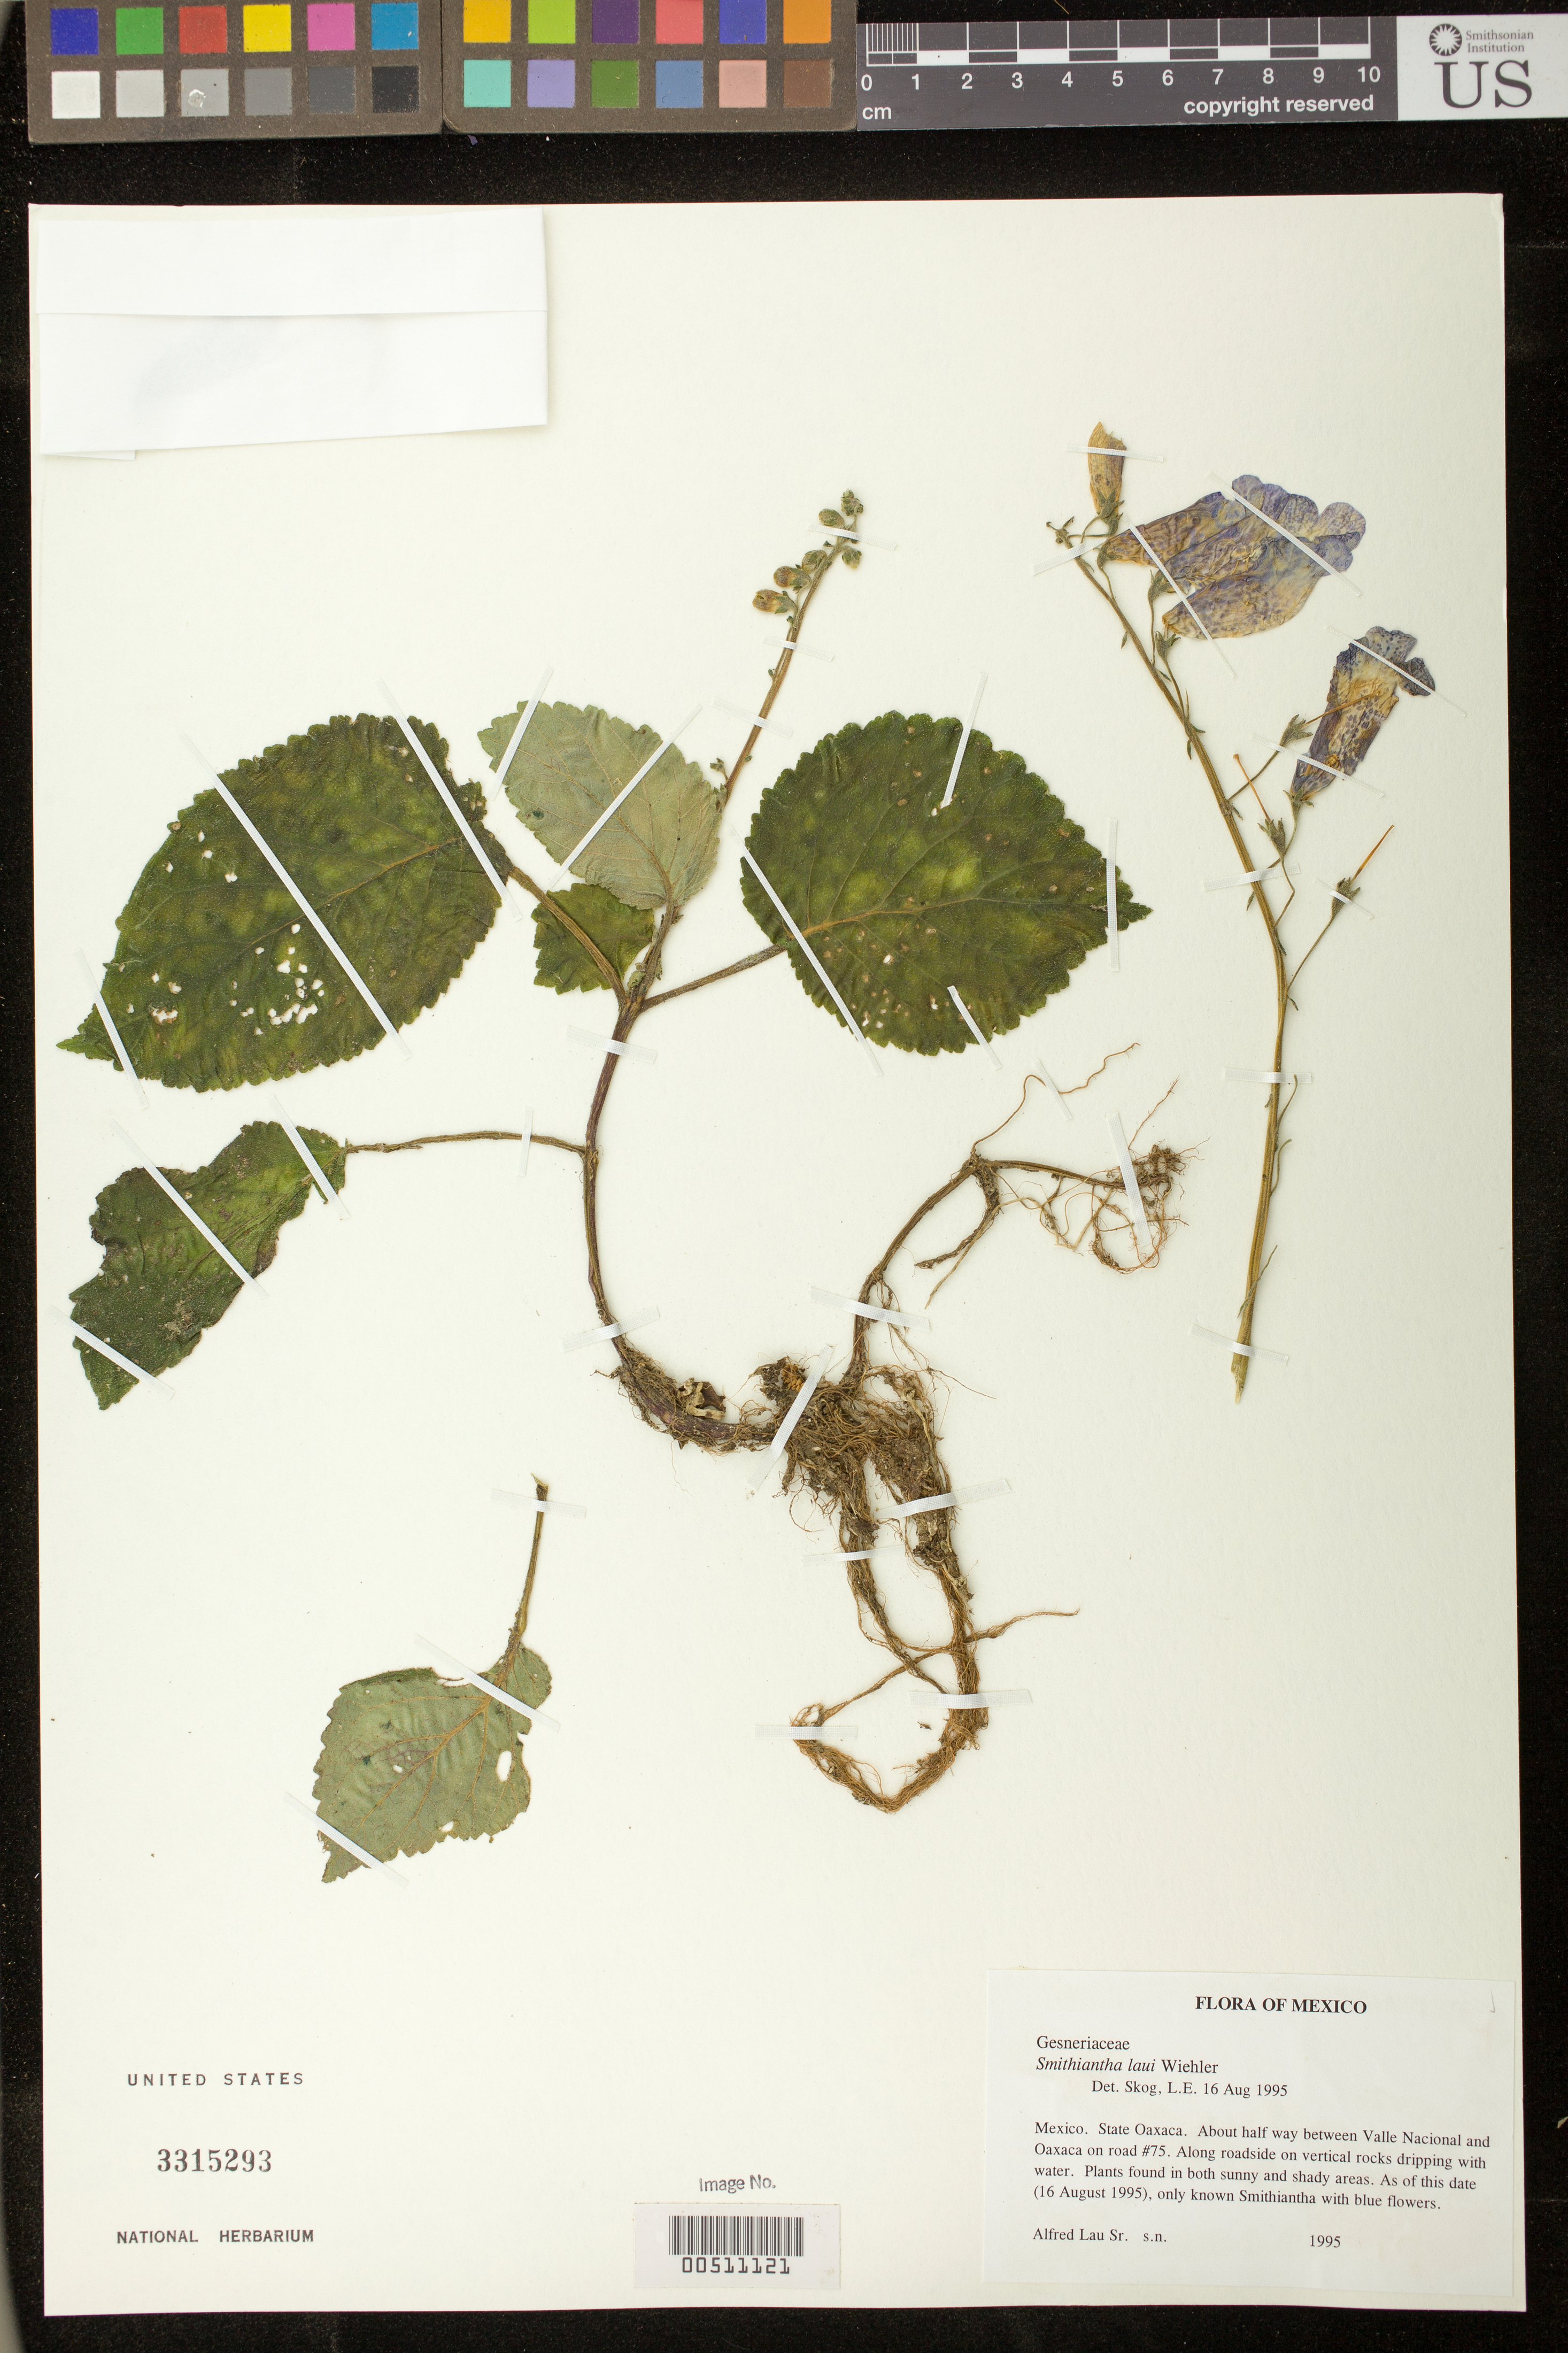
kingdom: Plantae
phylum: Tracheophyta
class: Magnoliopsida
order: Lamiales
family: Gesneriaceae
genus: Smithiantha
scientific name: Smithiantha laui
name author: Wiehler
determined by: Skog, Laurence E.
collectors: A. Lau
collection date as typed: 1995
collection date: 1995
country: Mexico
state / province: Oaxaca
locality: About half way between Valle Nacional and Oaxaca on road #75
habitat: Along roadside on vertical rocks dripping with water; found in both sunny and shady areas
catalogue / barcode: US 3315293